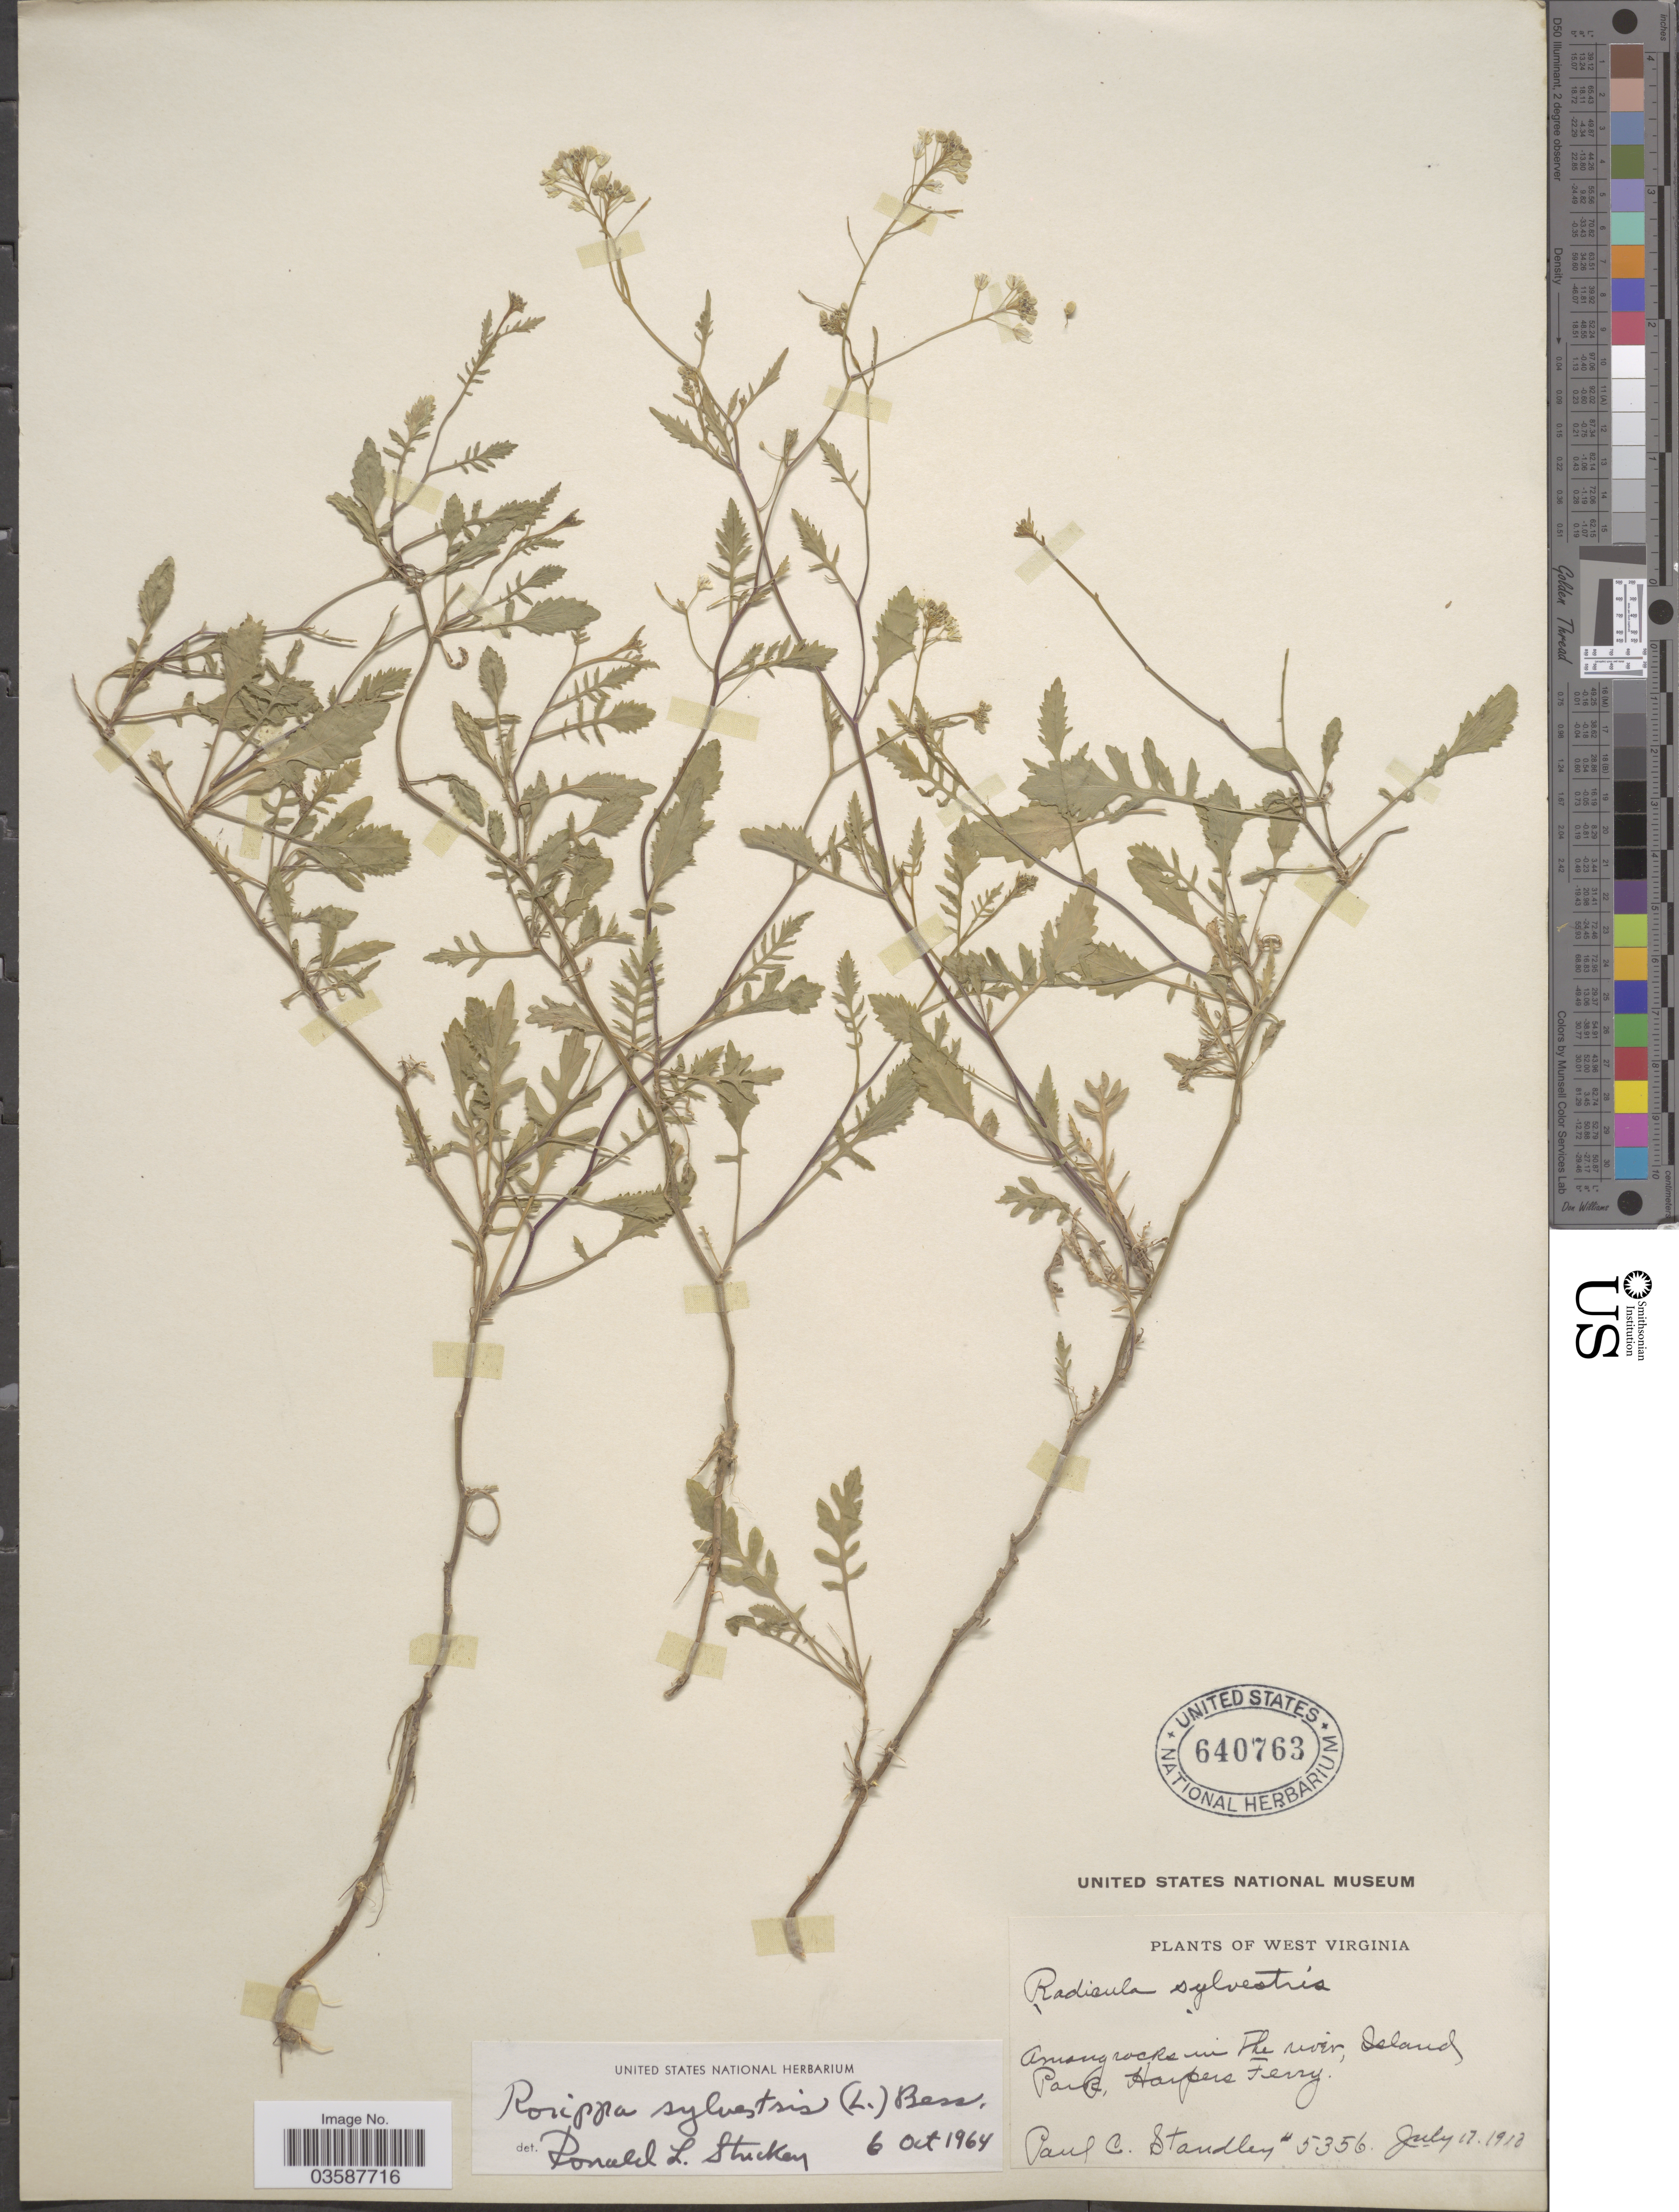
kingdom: Plantae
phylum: Tracheophyta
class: Magnoliopsida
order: Brassicales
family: Brassicaceae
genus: Rorippa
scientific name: Rorippa sylvestris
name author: (L.) Besser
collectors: P. C. Standley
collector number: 5356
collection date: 1918-07-17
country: United States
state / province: West Virginia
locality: Among rocks in the river, Island Park, Harpers Ferry.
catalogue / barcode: US 640763